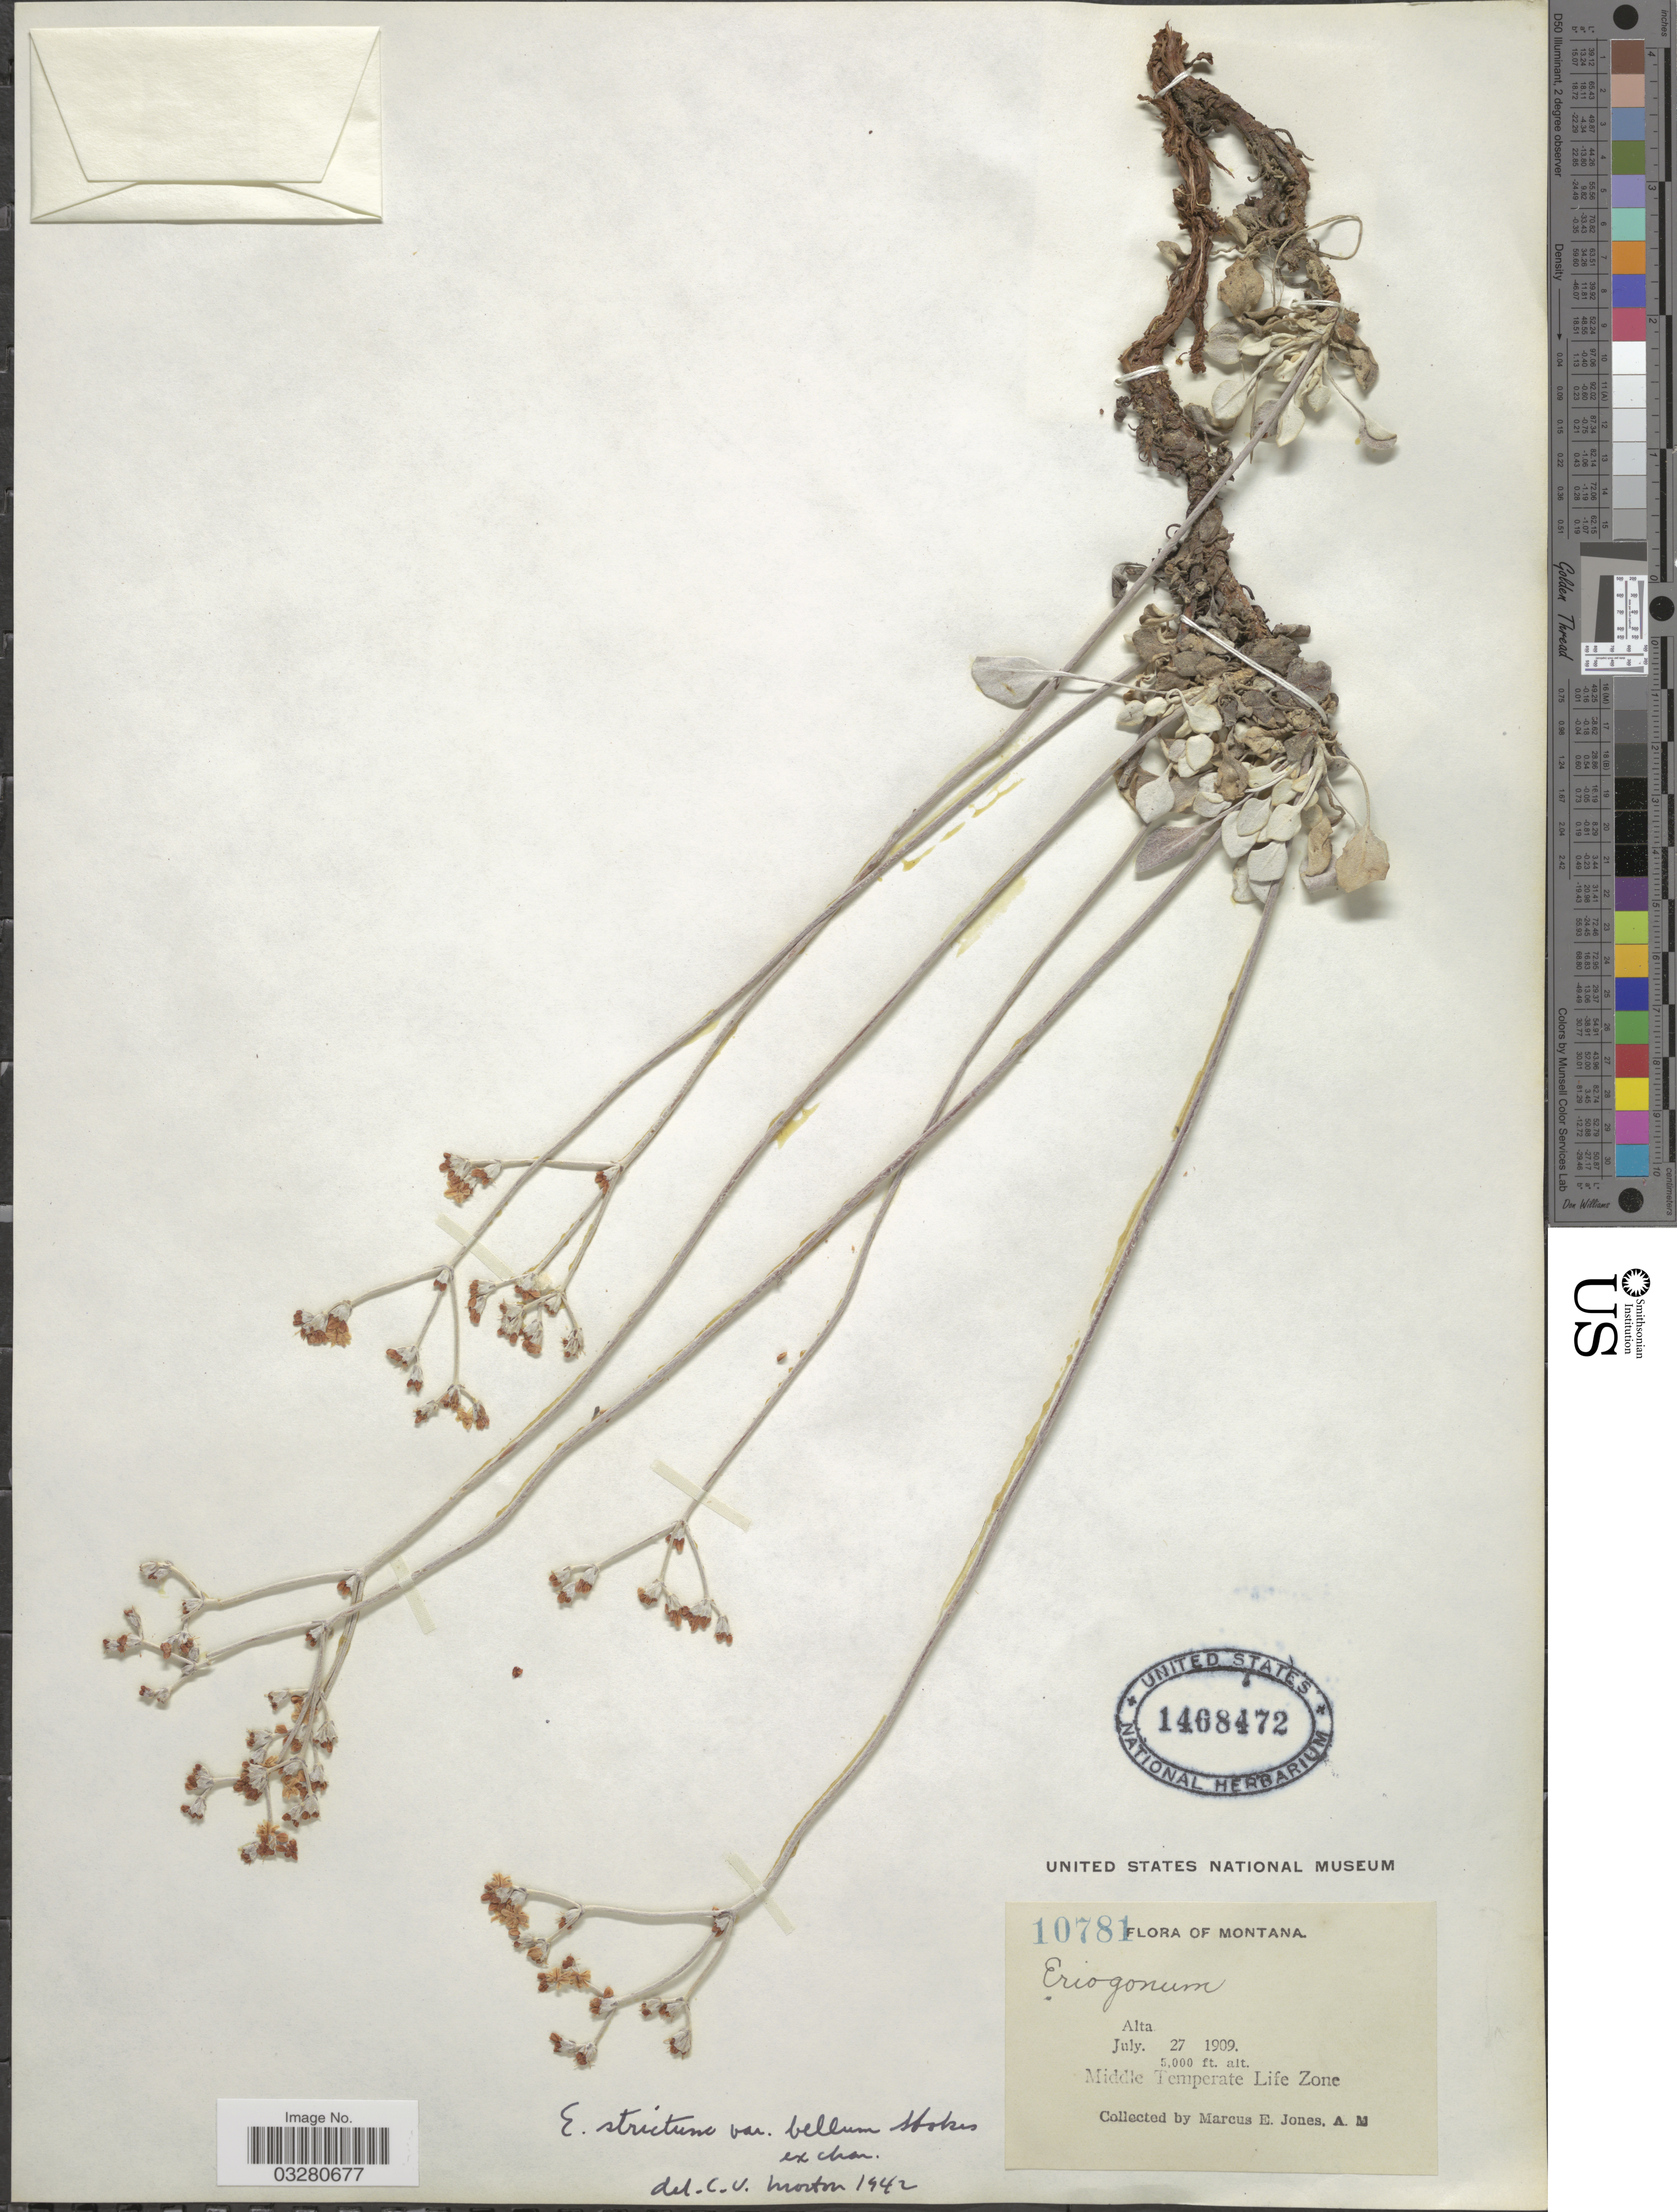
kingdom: Plantae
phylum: Tracheophyta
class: Magnoliopsida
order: Caryophyllales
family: Polygonaceae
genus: Eriogonum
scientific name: Eriogonum proliferum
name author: Torr. & A. Gray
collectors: M. E. Jones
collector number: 10781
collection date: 1909-07-27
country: United States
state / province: Montana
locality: Alta. Middle Temperate Life Zone.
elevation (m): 1524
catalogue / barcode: US 1468472